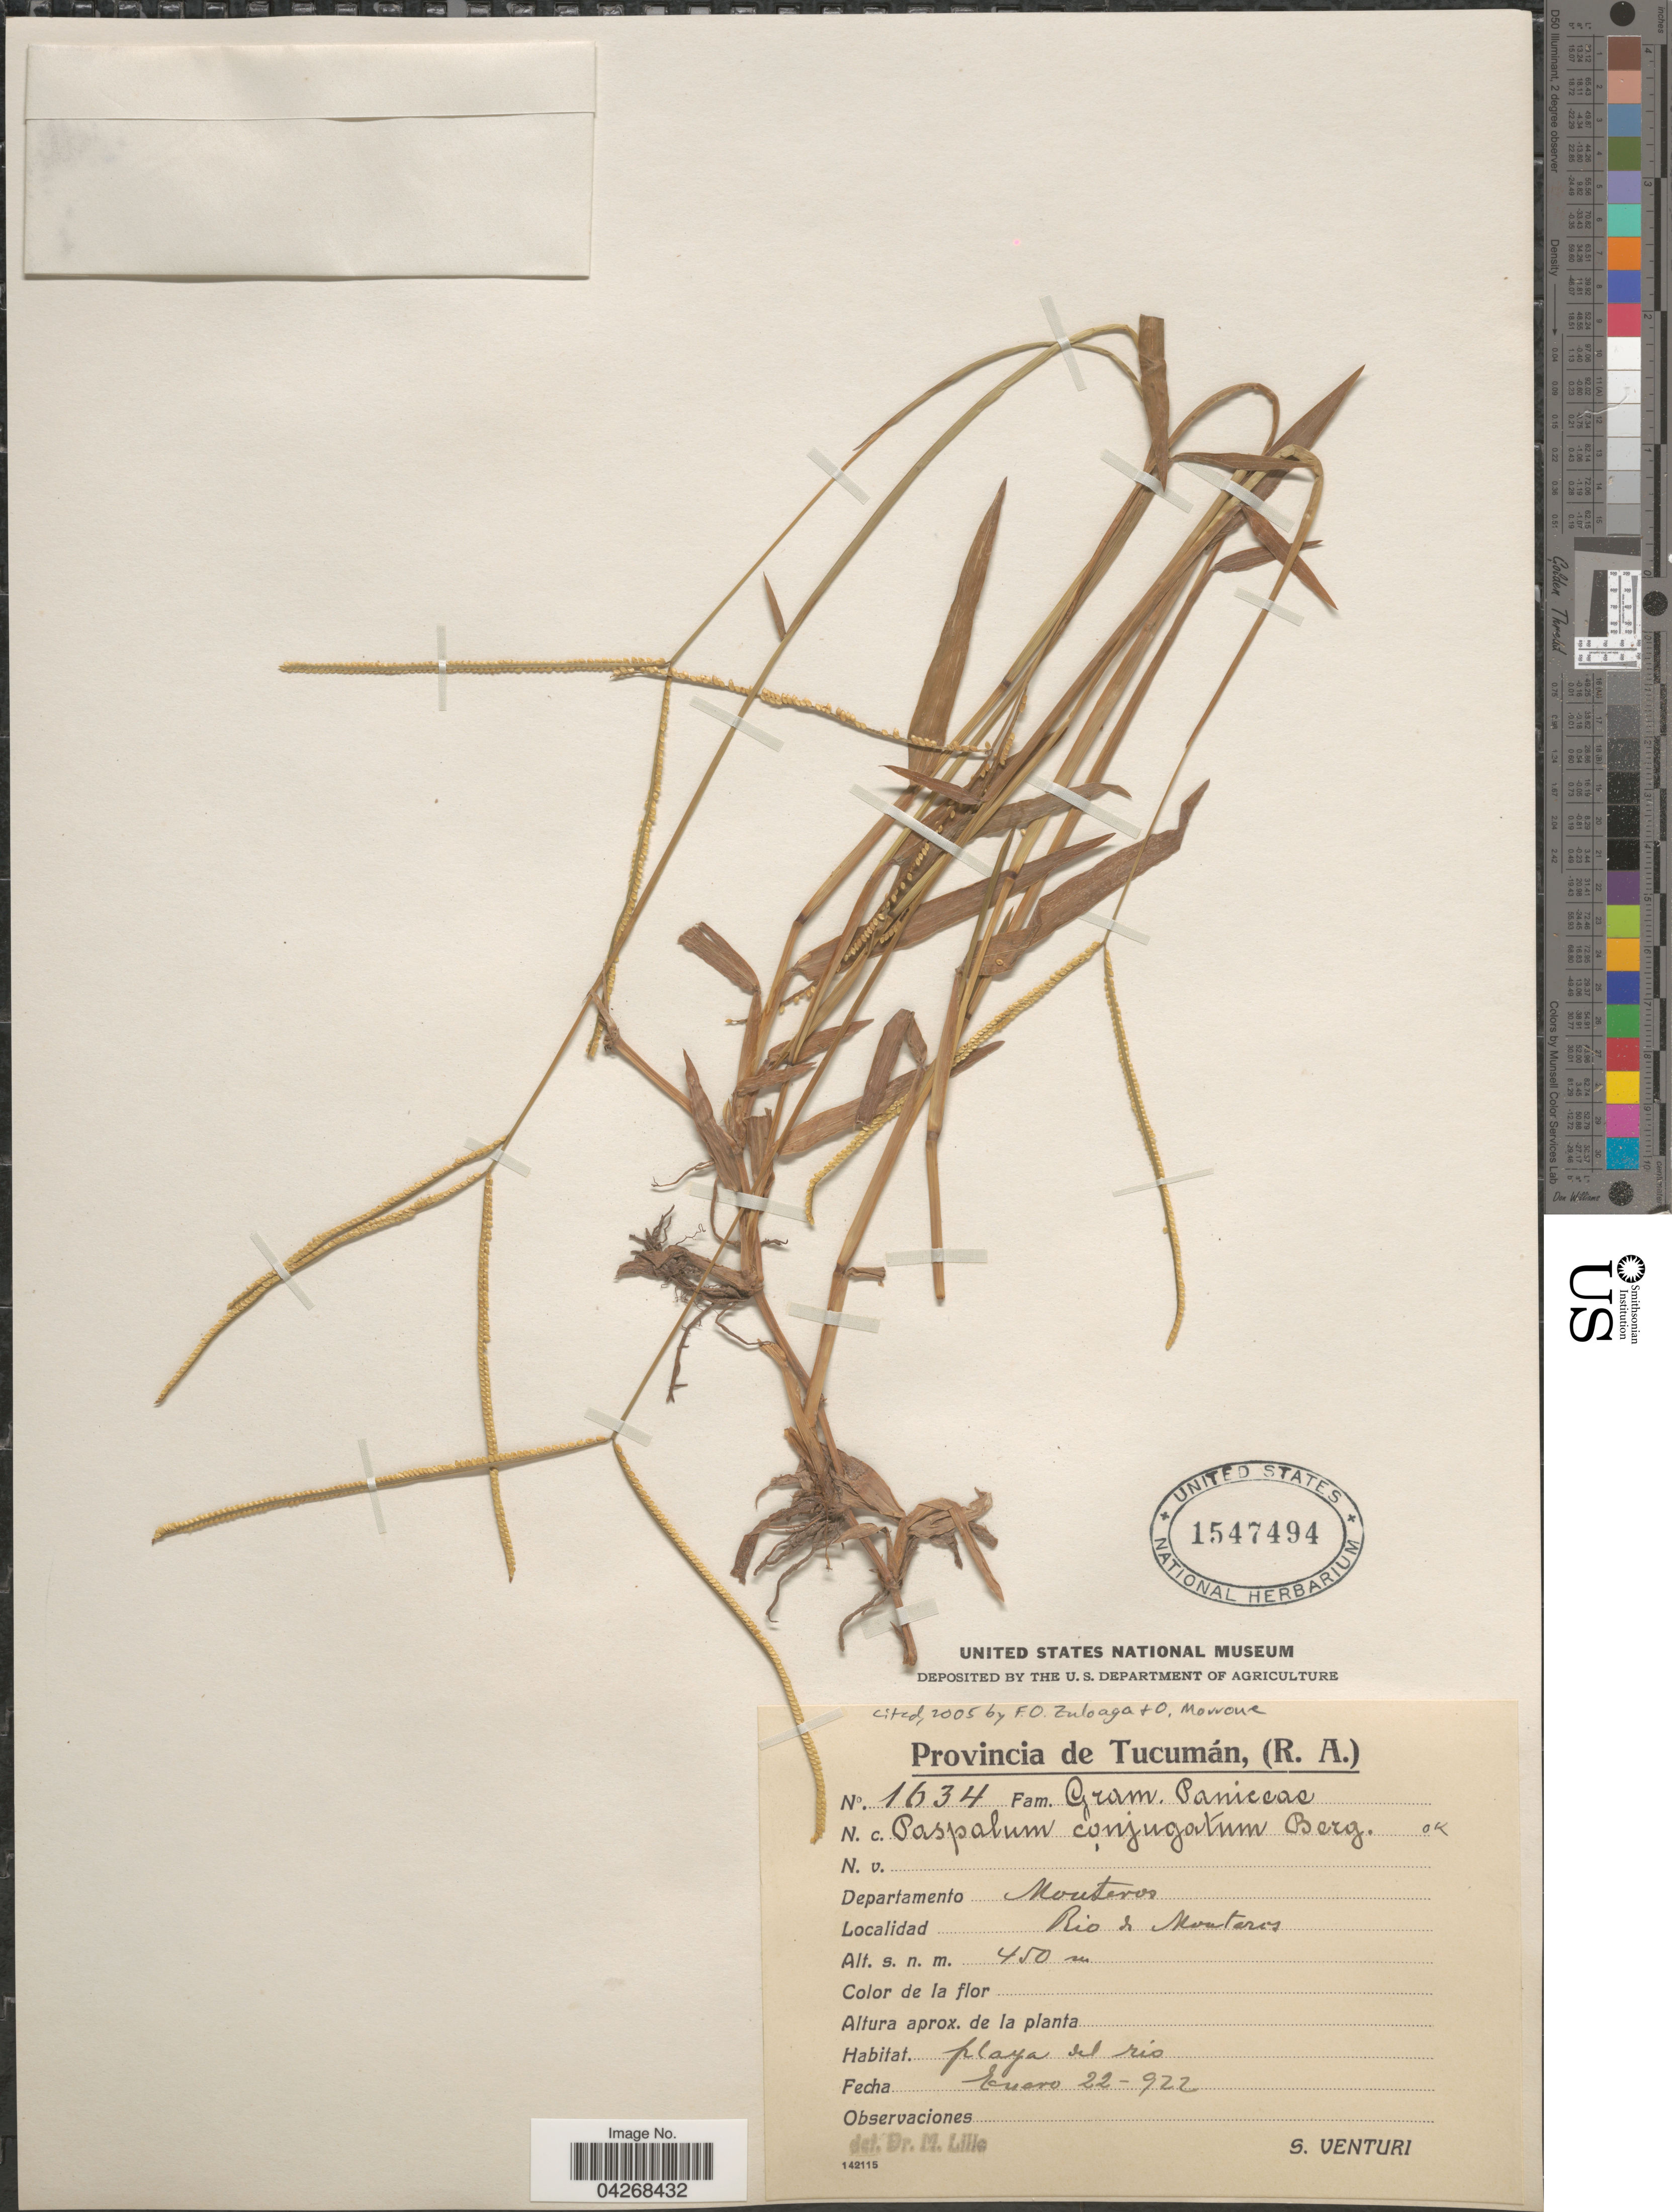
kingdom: Plantae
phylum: Tracheophyta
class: Liliopsida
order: Poales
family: Poaceae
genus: Paspalum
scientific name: Paspalum conjugatum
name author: P.J. Bergius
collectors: S. Venturi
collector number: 1634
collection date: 1922-01-22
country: Argentina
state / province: Tucuman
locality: Departamento Monteros. Rio de Monteros.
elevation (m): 450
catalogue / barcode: US 1547494